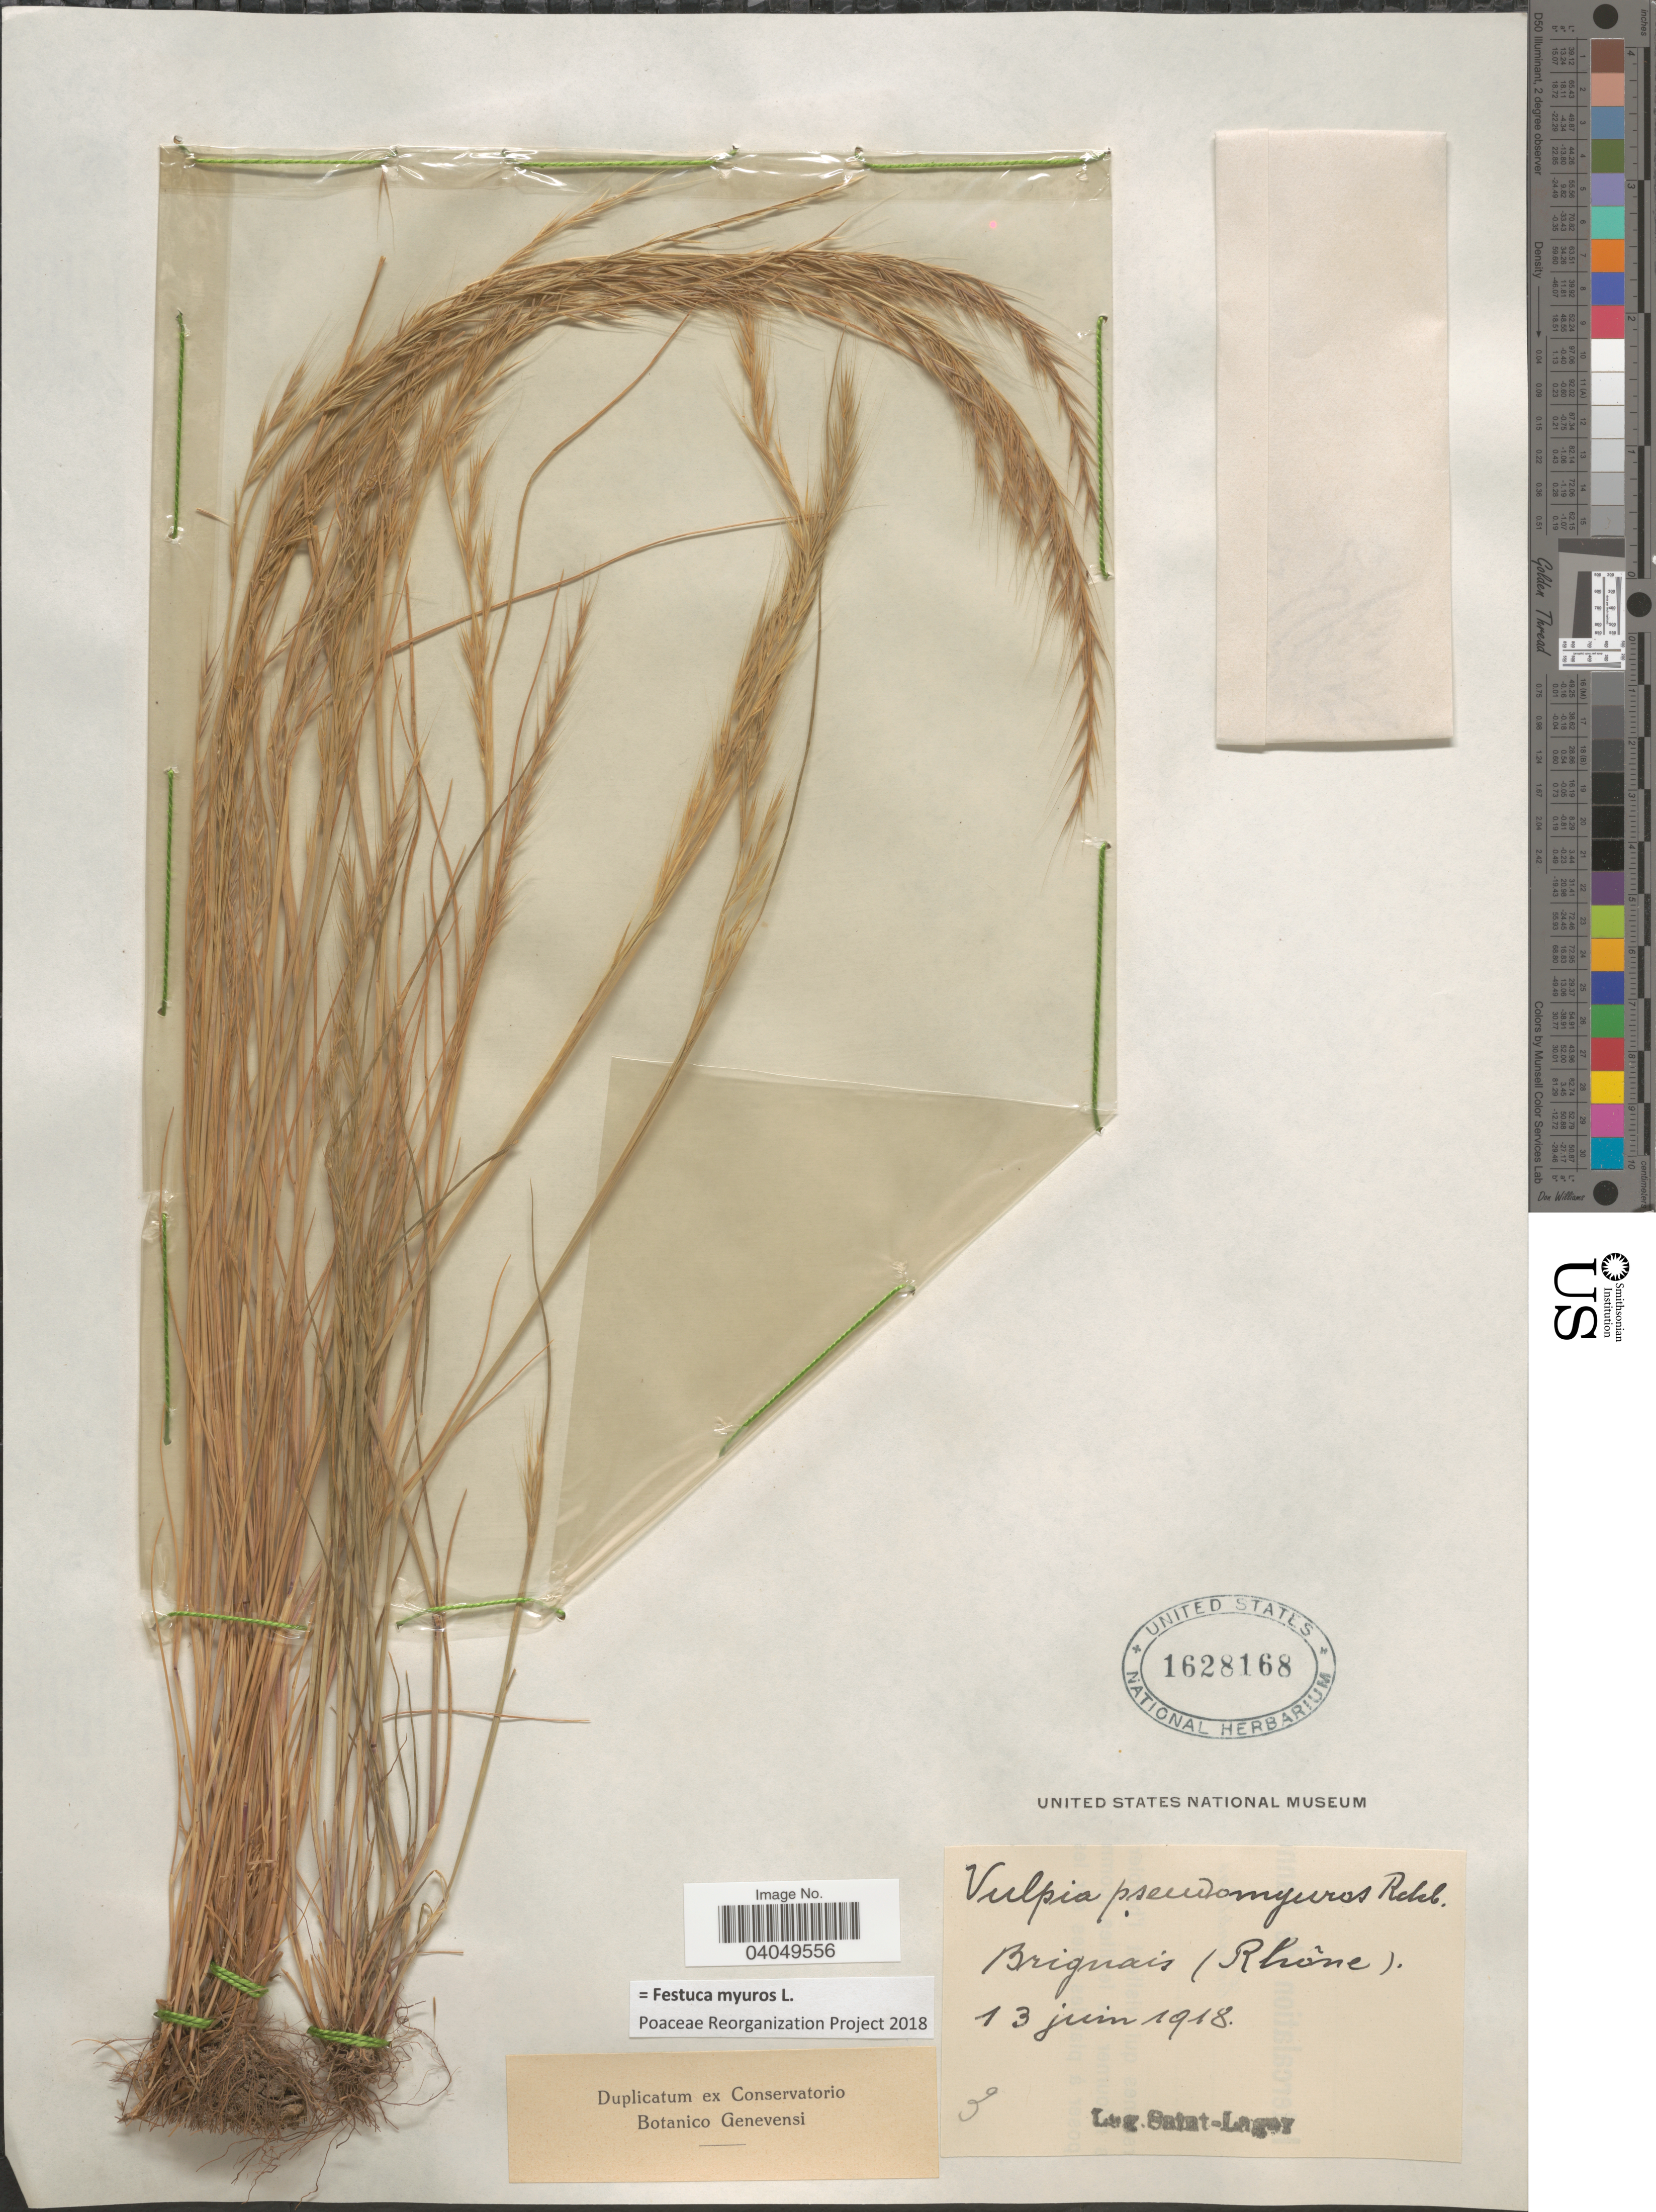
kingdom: Plantae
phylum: Tracheophyta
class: Liliopsida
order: Poales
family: Poaceae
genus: Festuca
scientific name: Festuca myuros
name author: L.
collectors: Saint-Lager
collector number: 3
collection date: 1918-06-13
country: France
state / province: Auvergne-Rhône-Alpes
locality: Brignais (Rhône).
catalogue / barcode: US 1628168